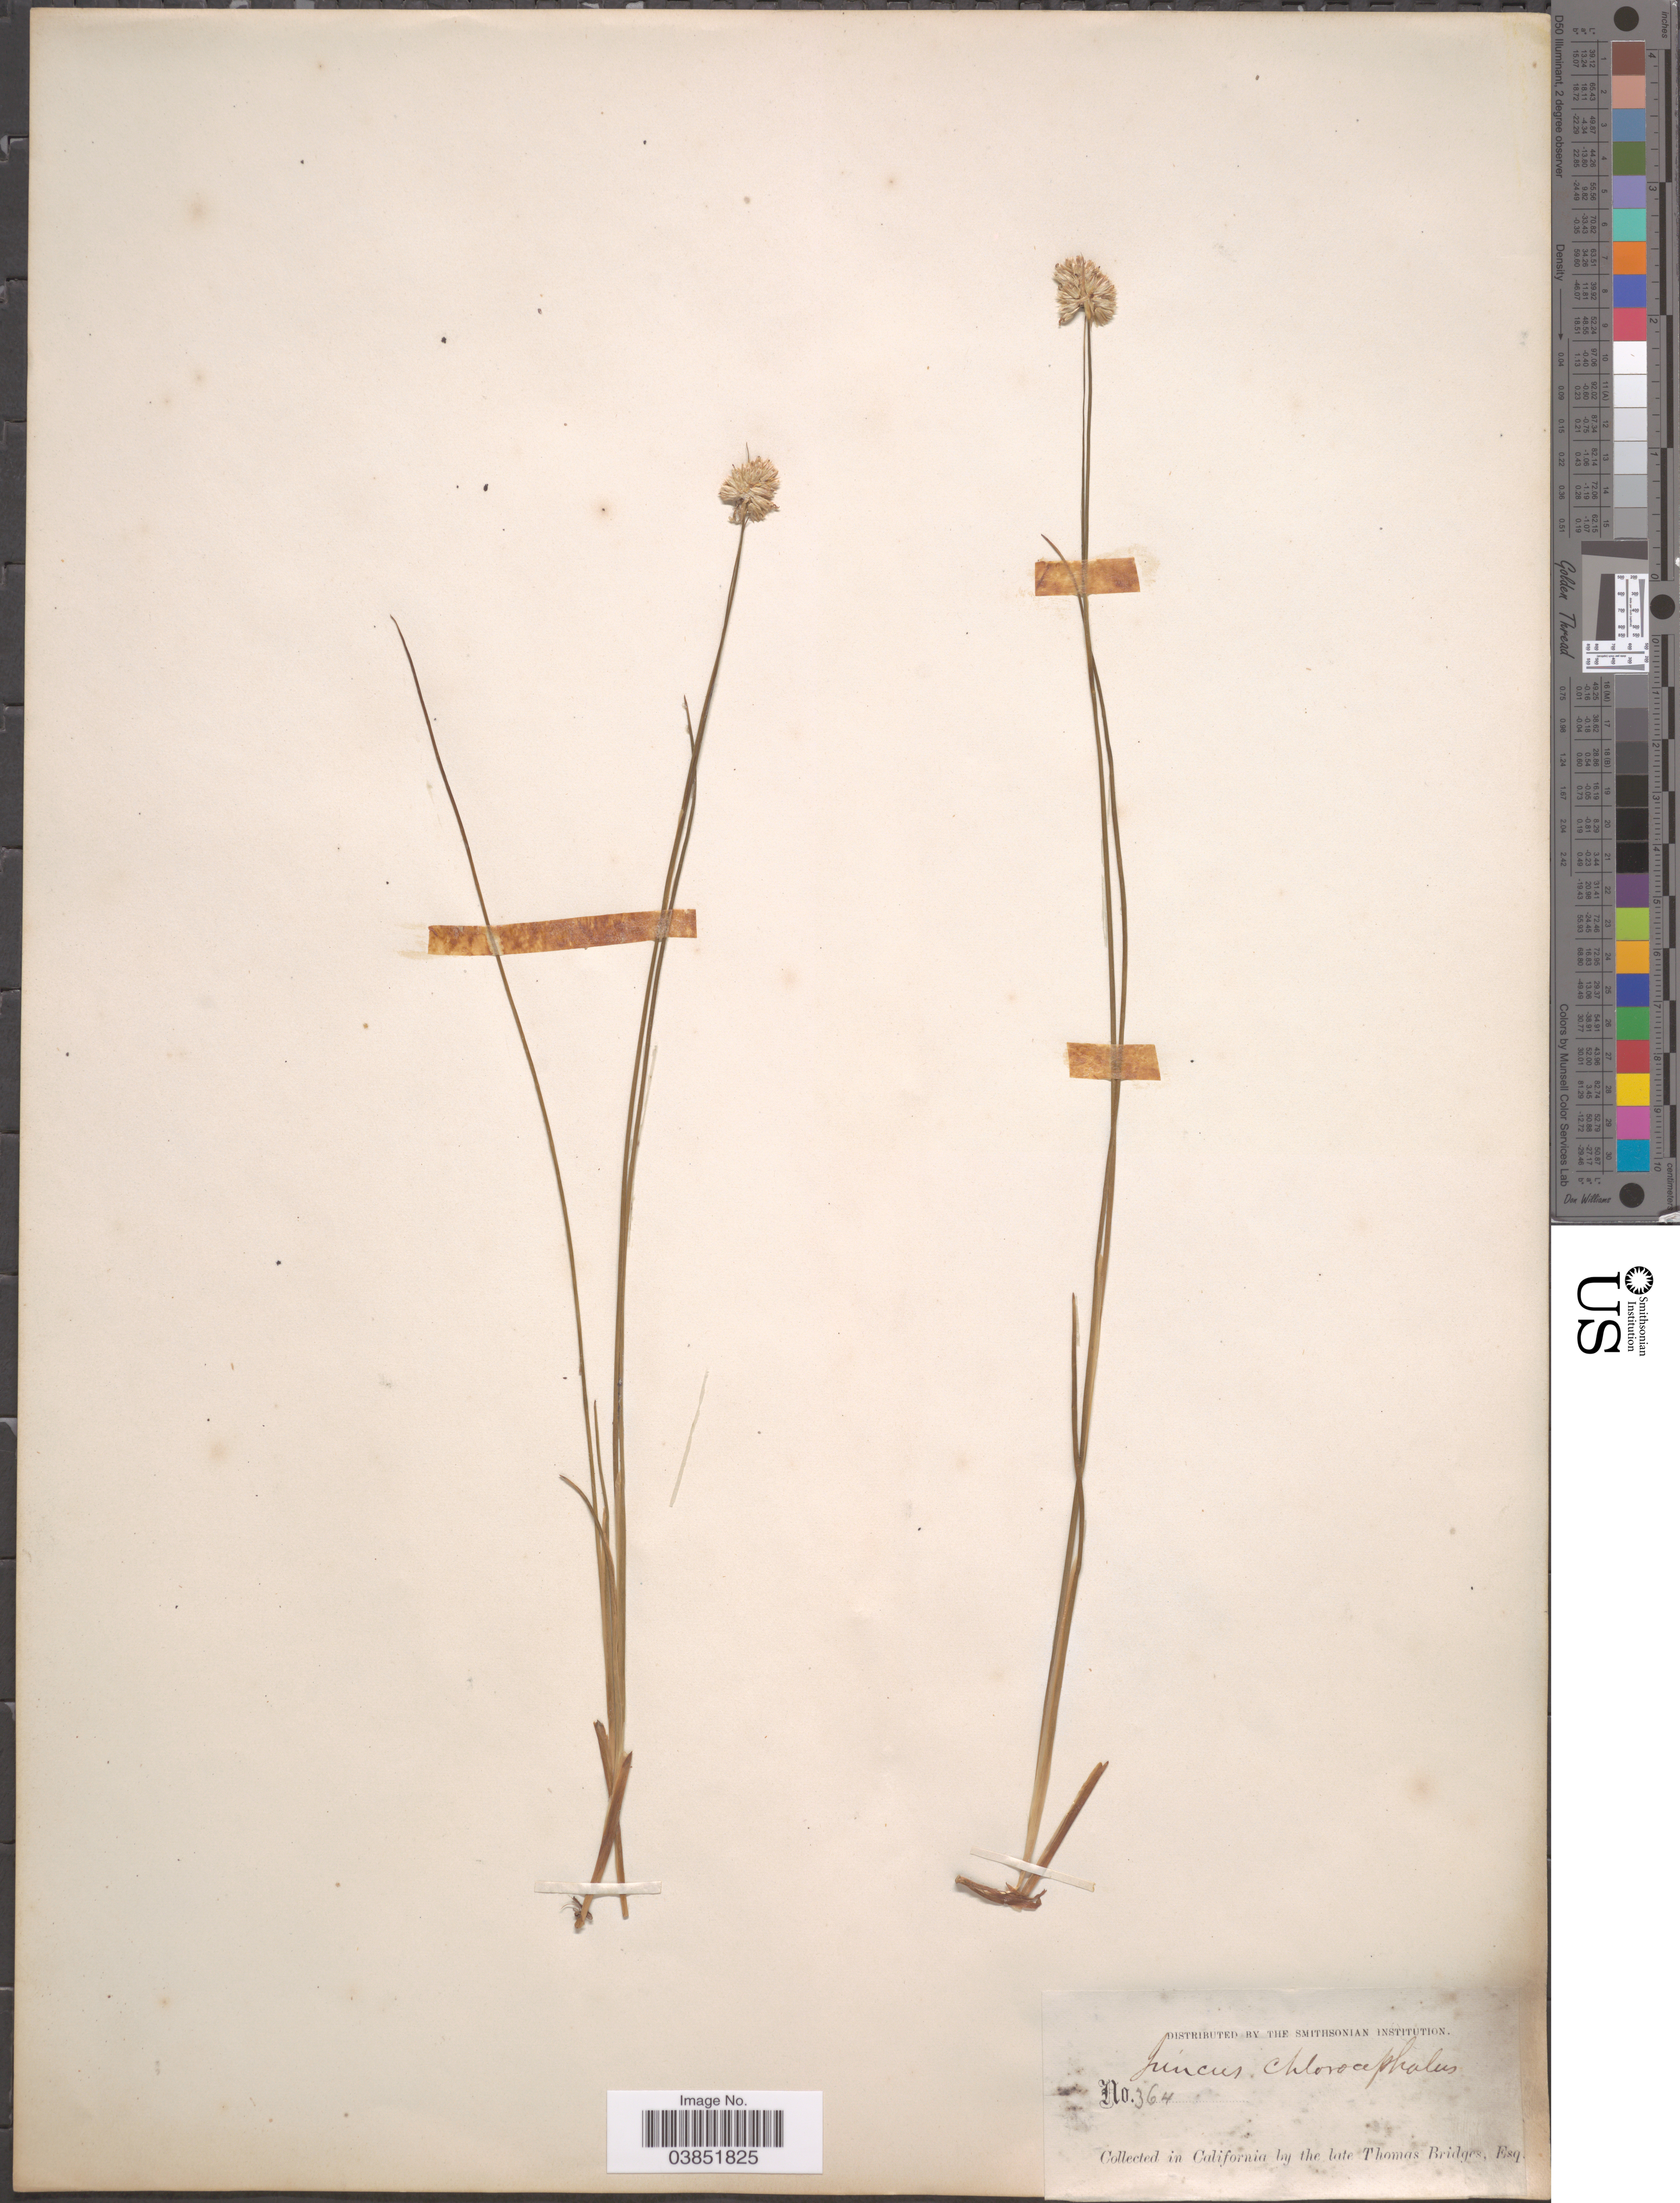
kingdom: Plantae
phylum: Tracheophyta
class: Liliopsida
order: Poales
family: Juncaceae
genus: Juncus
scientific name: Juncus chlorocephalus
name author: Engelm.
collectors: T. Bridges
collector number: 364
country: United States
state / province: California